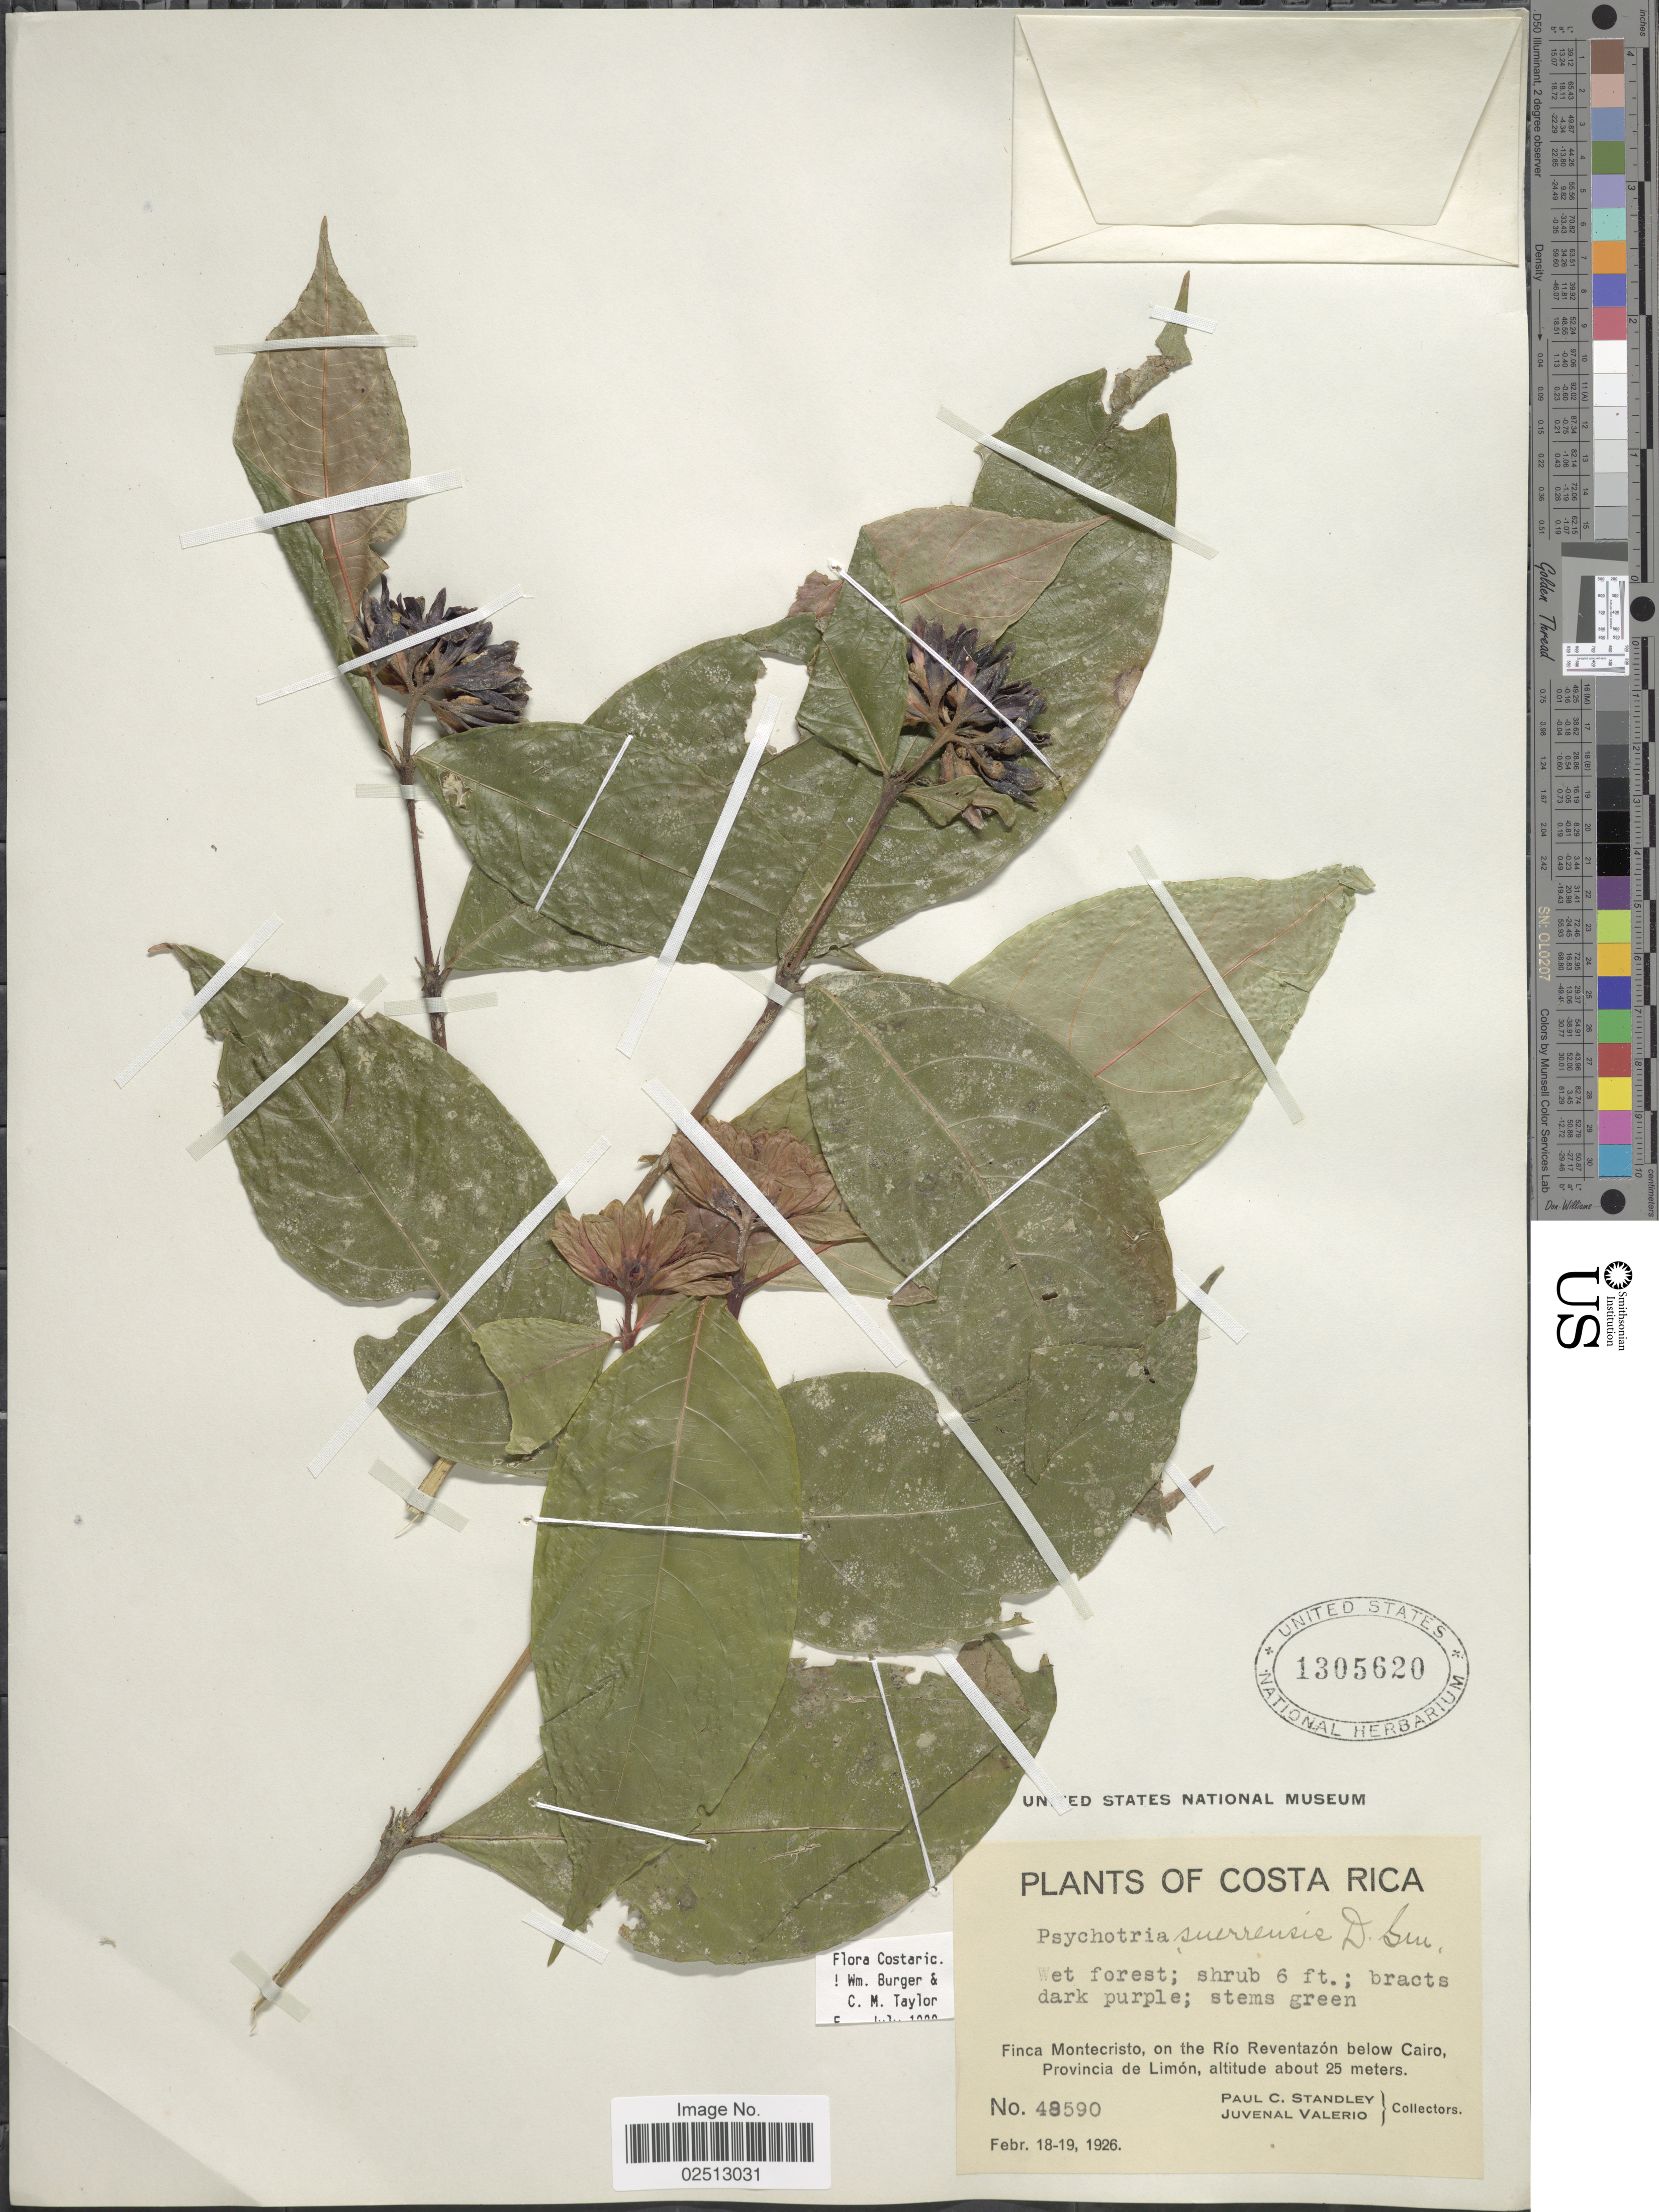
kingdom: Plantae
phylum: Tracheophyta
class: Magnoliopsida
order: Gentianales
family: Rubiaceae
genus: Psychotria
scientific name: Psychotria suerrensis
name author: Donn. Sm.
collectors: P. C. Standley & J. Valerio R.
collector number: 48590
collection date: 1926-02-18/1926-02-19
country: Costa Rica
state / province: Limón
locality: Finca Montecristo, on the Rio Reventazon below Cairo Provincia de Limon.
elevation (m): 25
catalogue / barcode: US 1305620